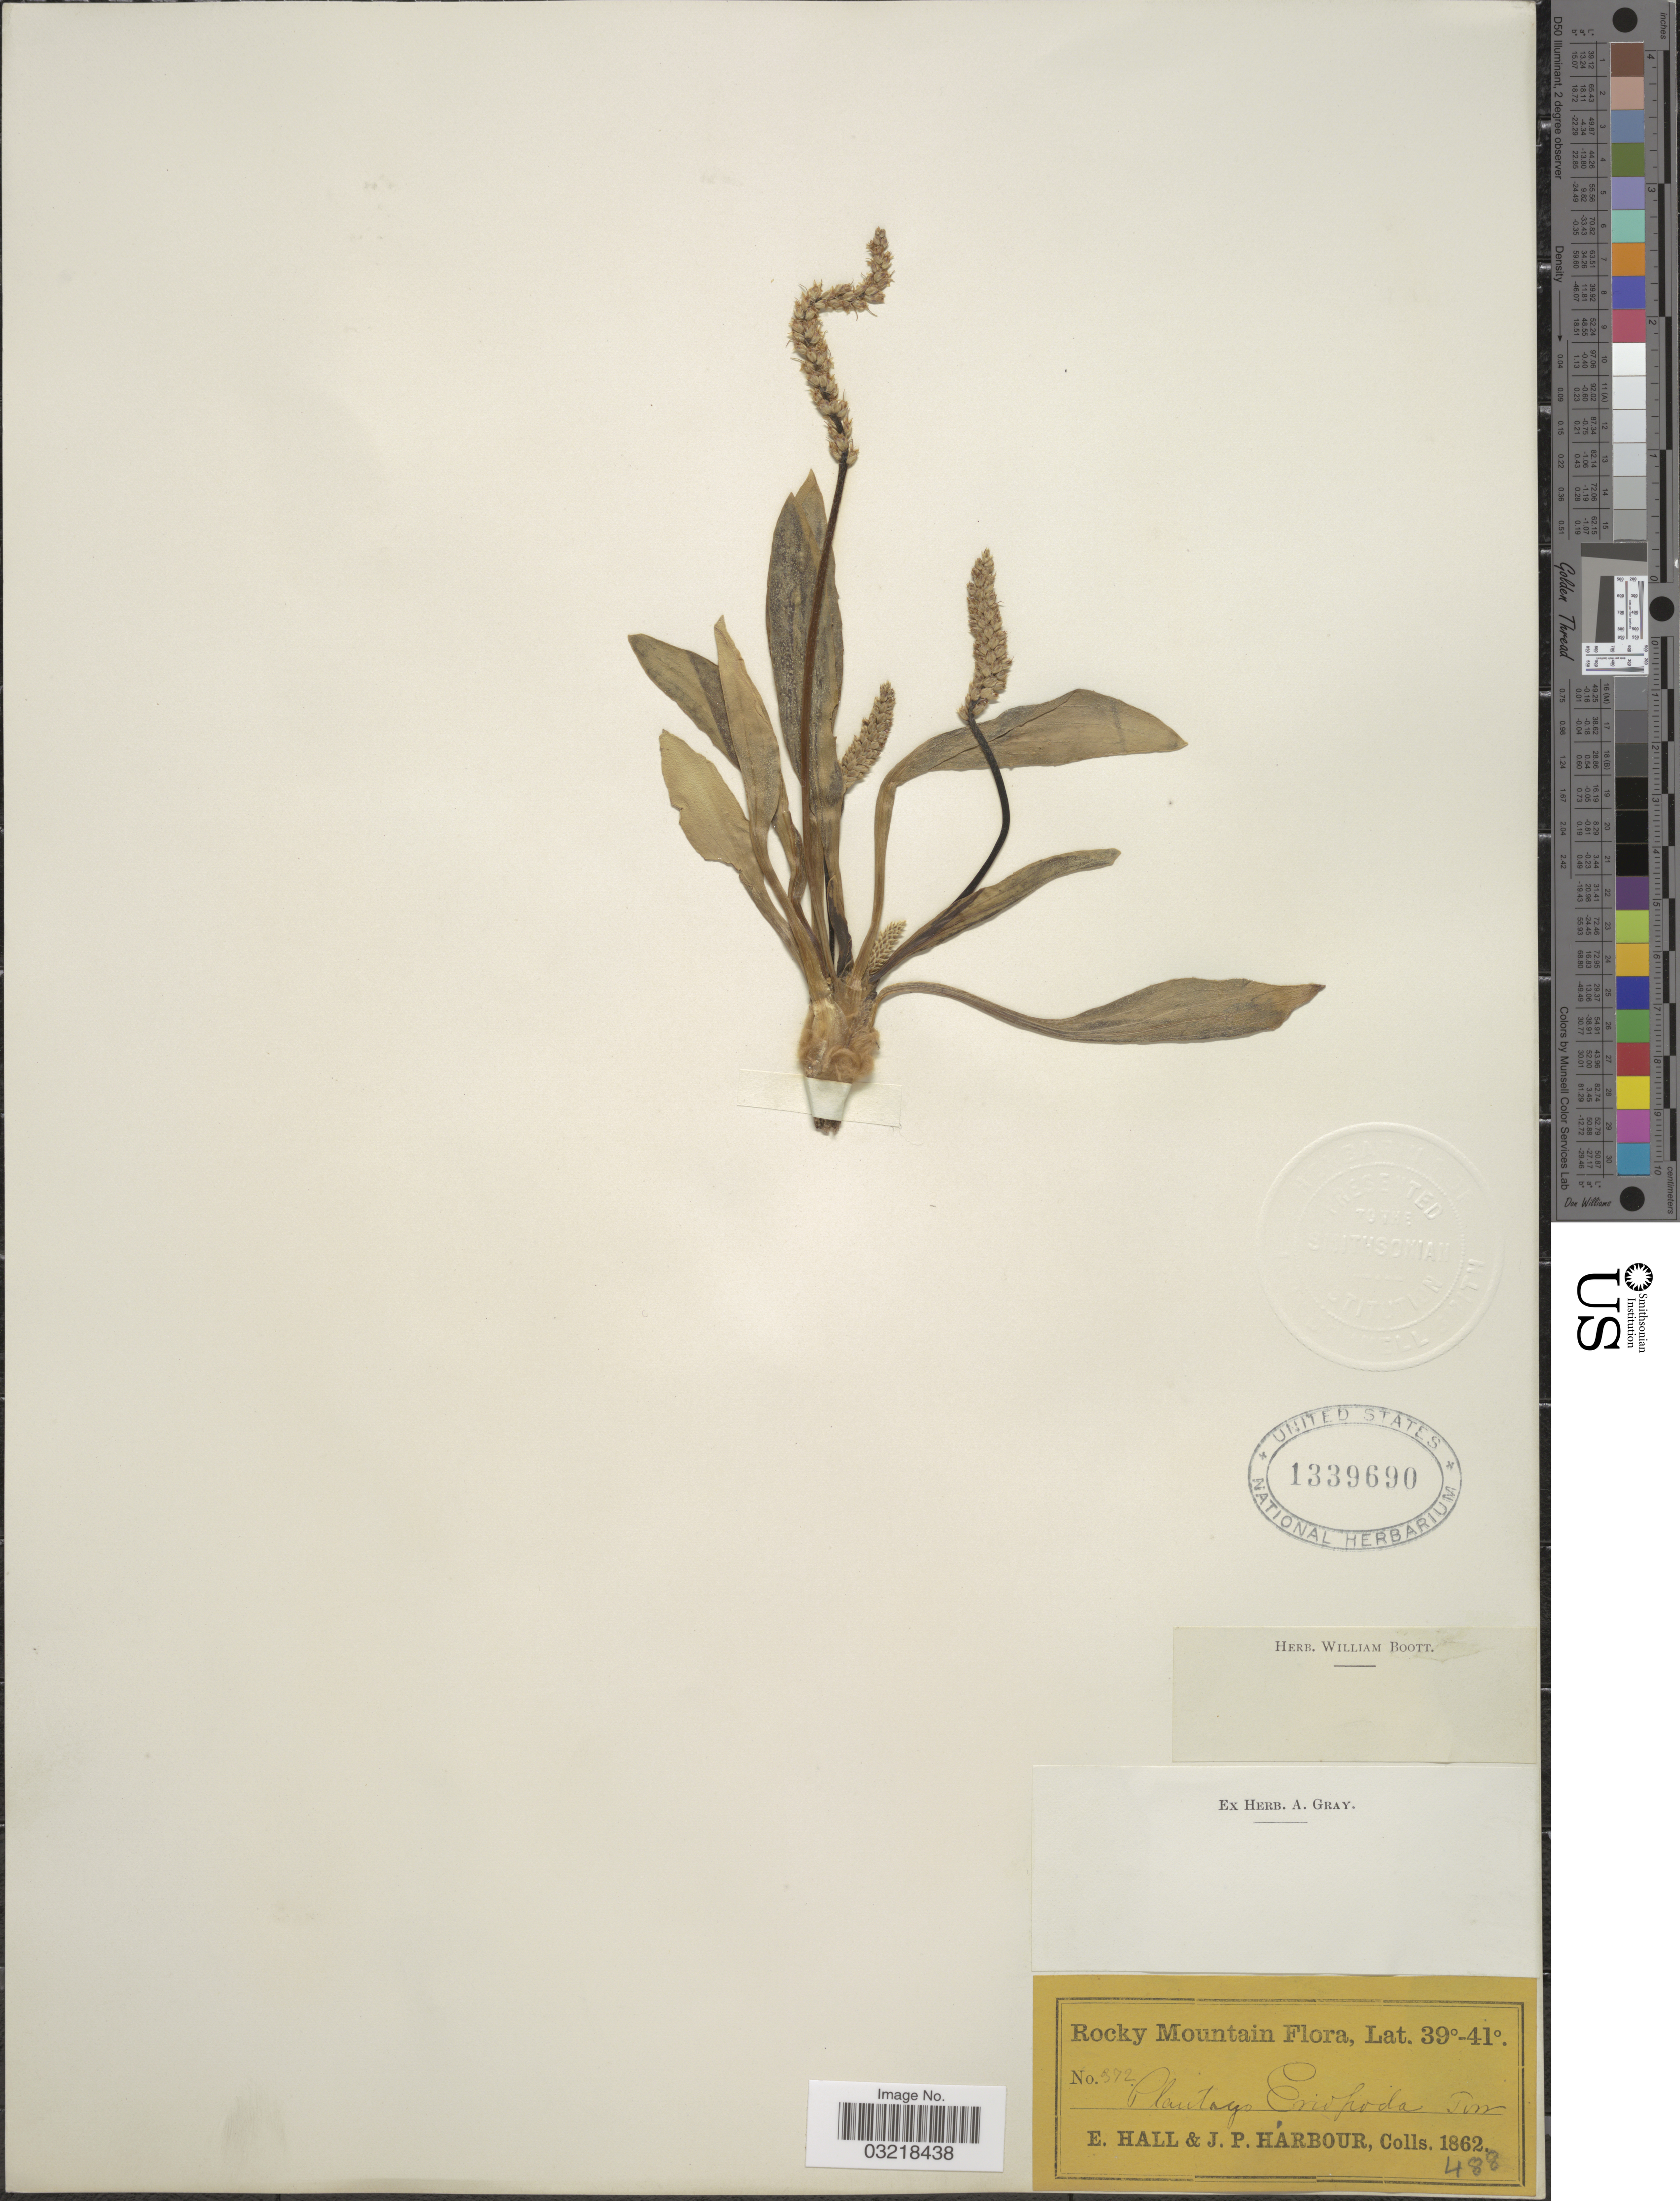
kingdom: Plantae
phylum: Tracheophyta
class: Magnoliopsida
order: Lamiales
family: Plantaginaceae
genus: Plantago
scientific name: Plantago eriopoda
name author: Torr.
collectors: E. Hall & J. Harbour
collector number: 572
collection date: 1862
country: United States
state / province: Colorado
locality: Rocky Mountain.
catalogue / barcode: US 1339690